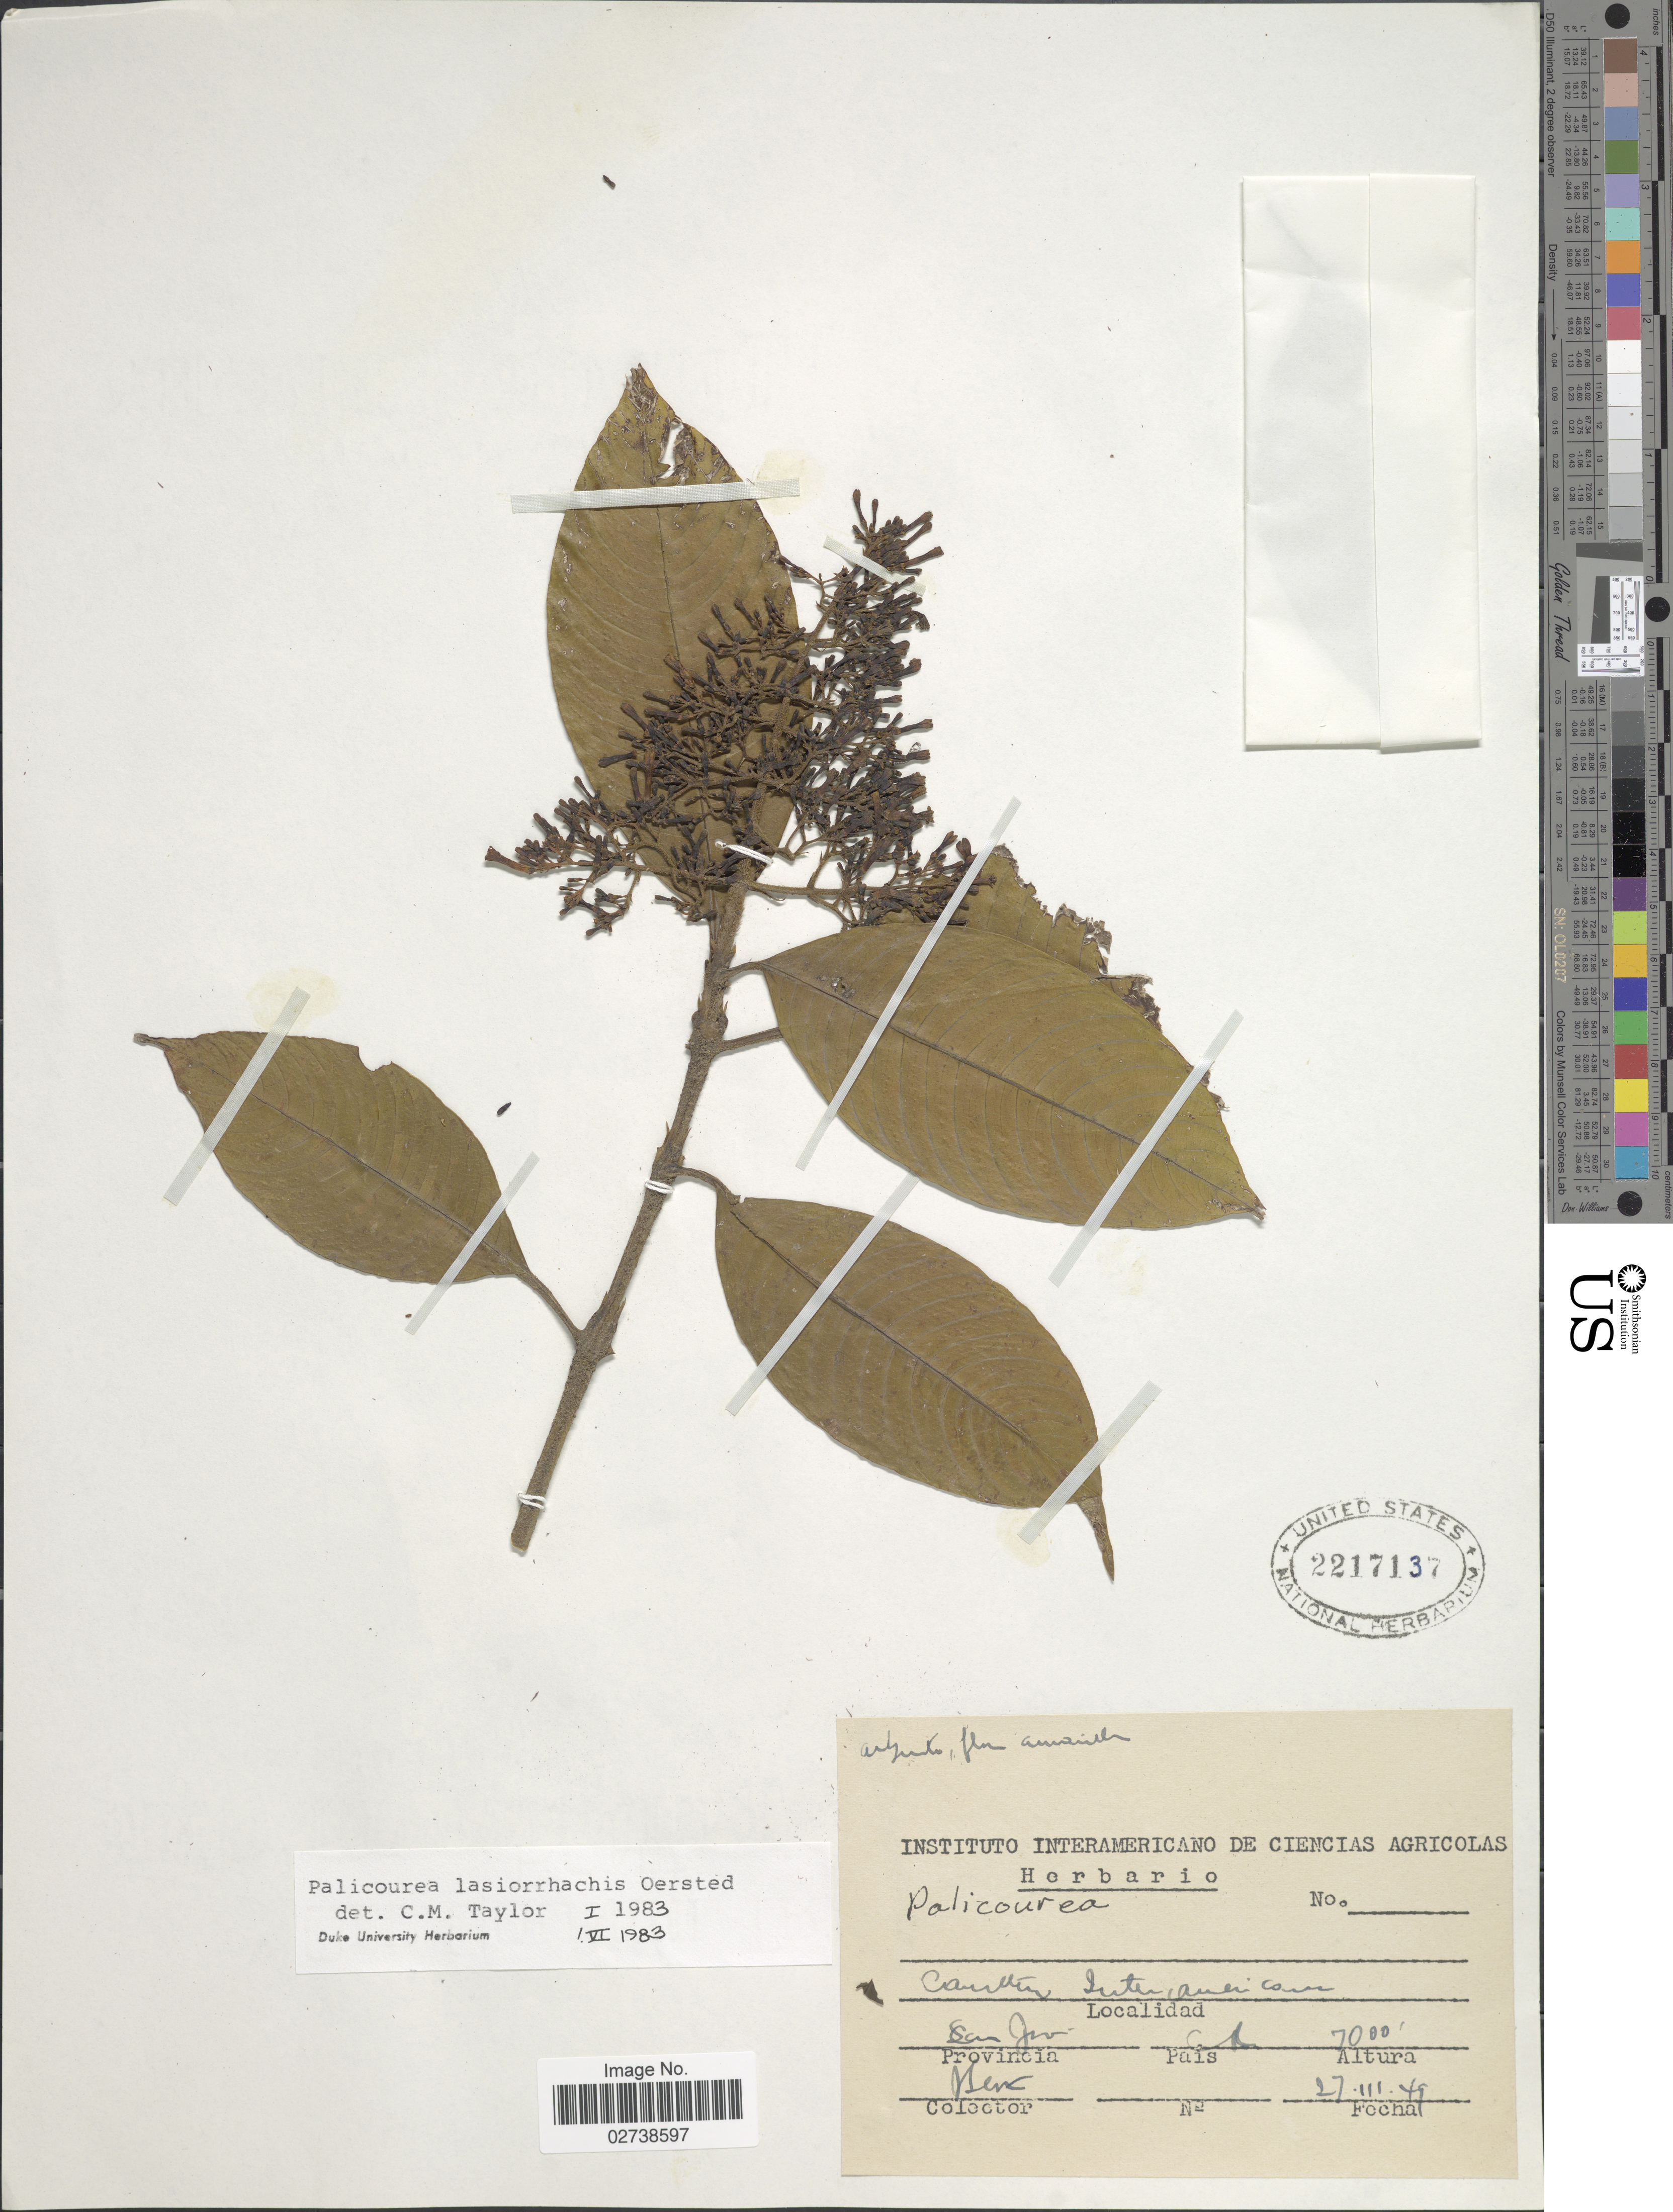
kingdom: Plantae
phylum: Tracheophyta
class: Magnoliopsida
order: Gentianales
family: Rubiaceae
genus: Palicourea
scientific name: Palicourea lasiorrhachis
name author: Oerst.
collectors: J. León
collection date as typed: Transcribed d/m/y: 27/3/49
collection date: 1949-03-27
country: Costa Rica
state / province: San José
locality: Carretera Interamericana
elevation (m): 2134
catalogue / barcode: US 2217137